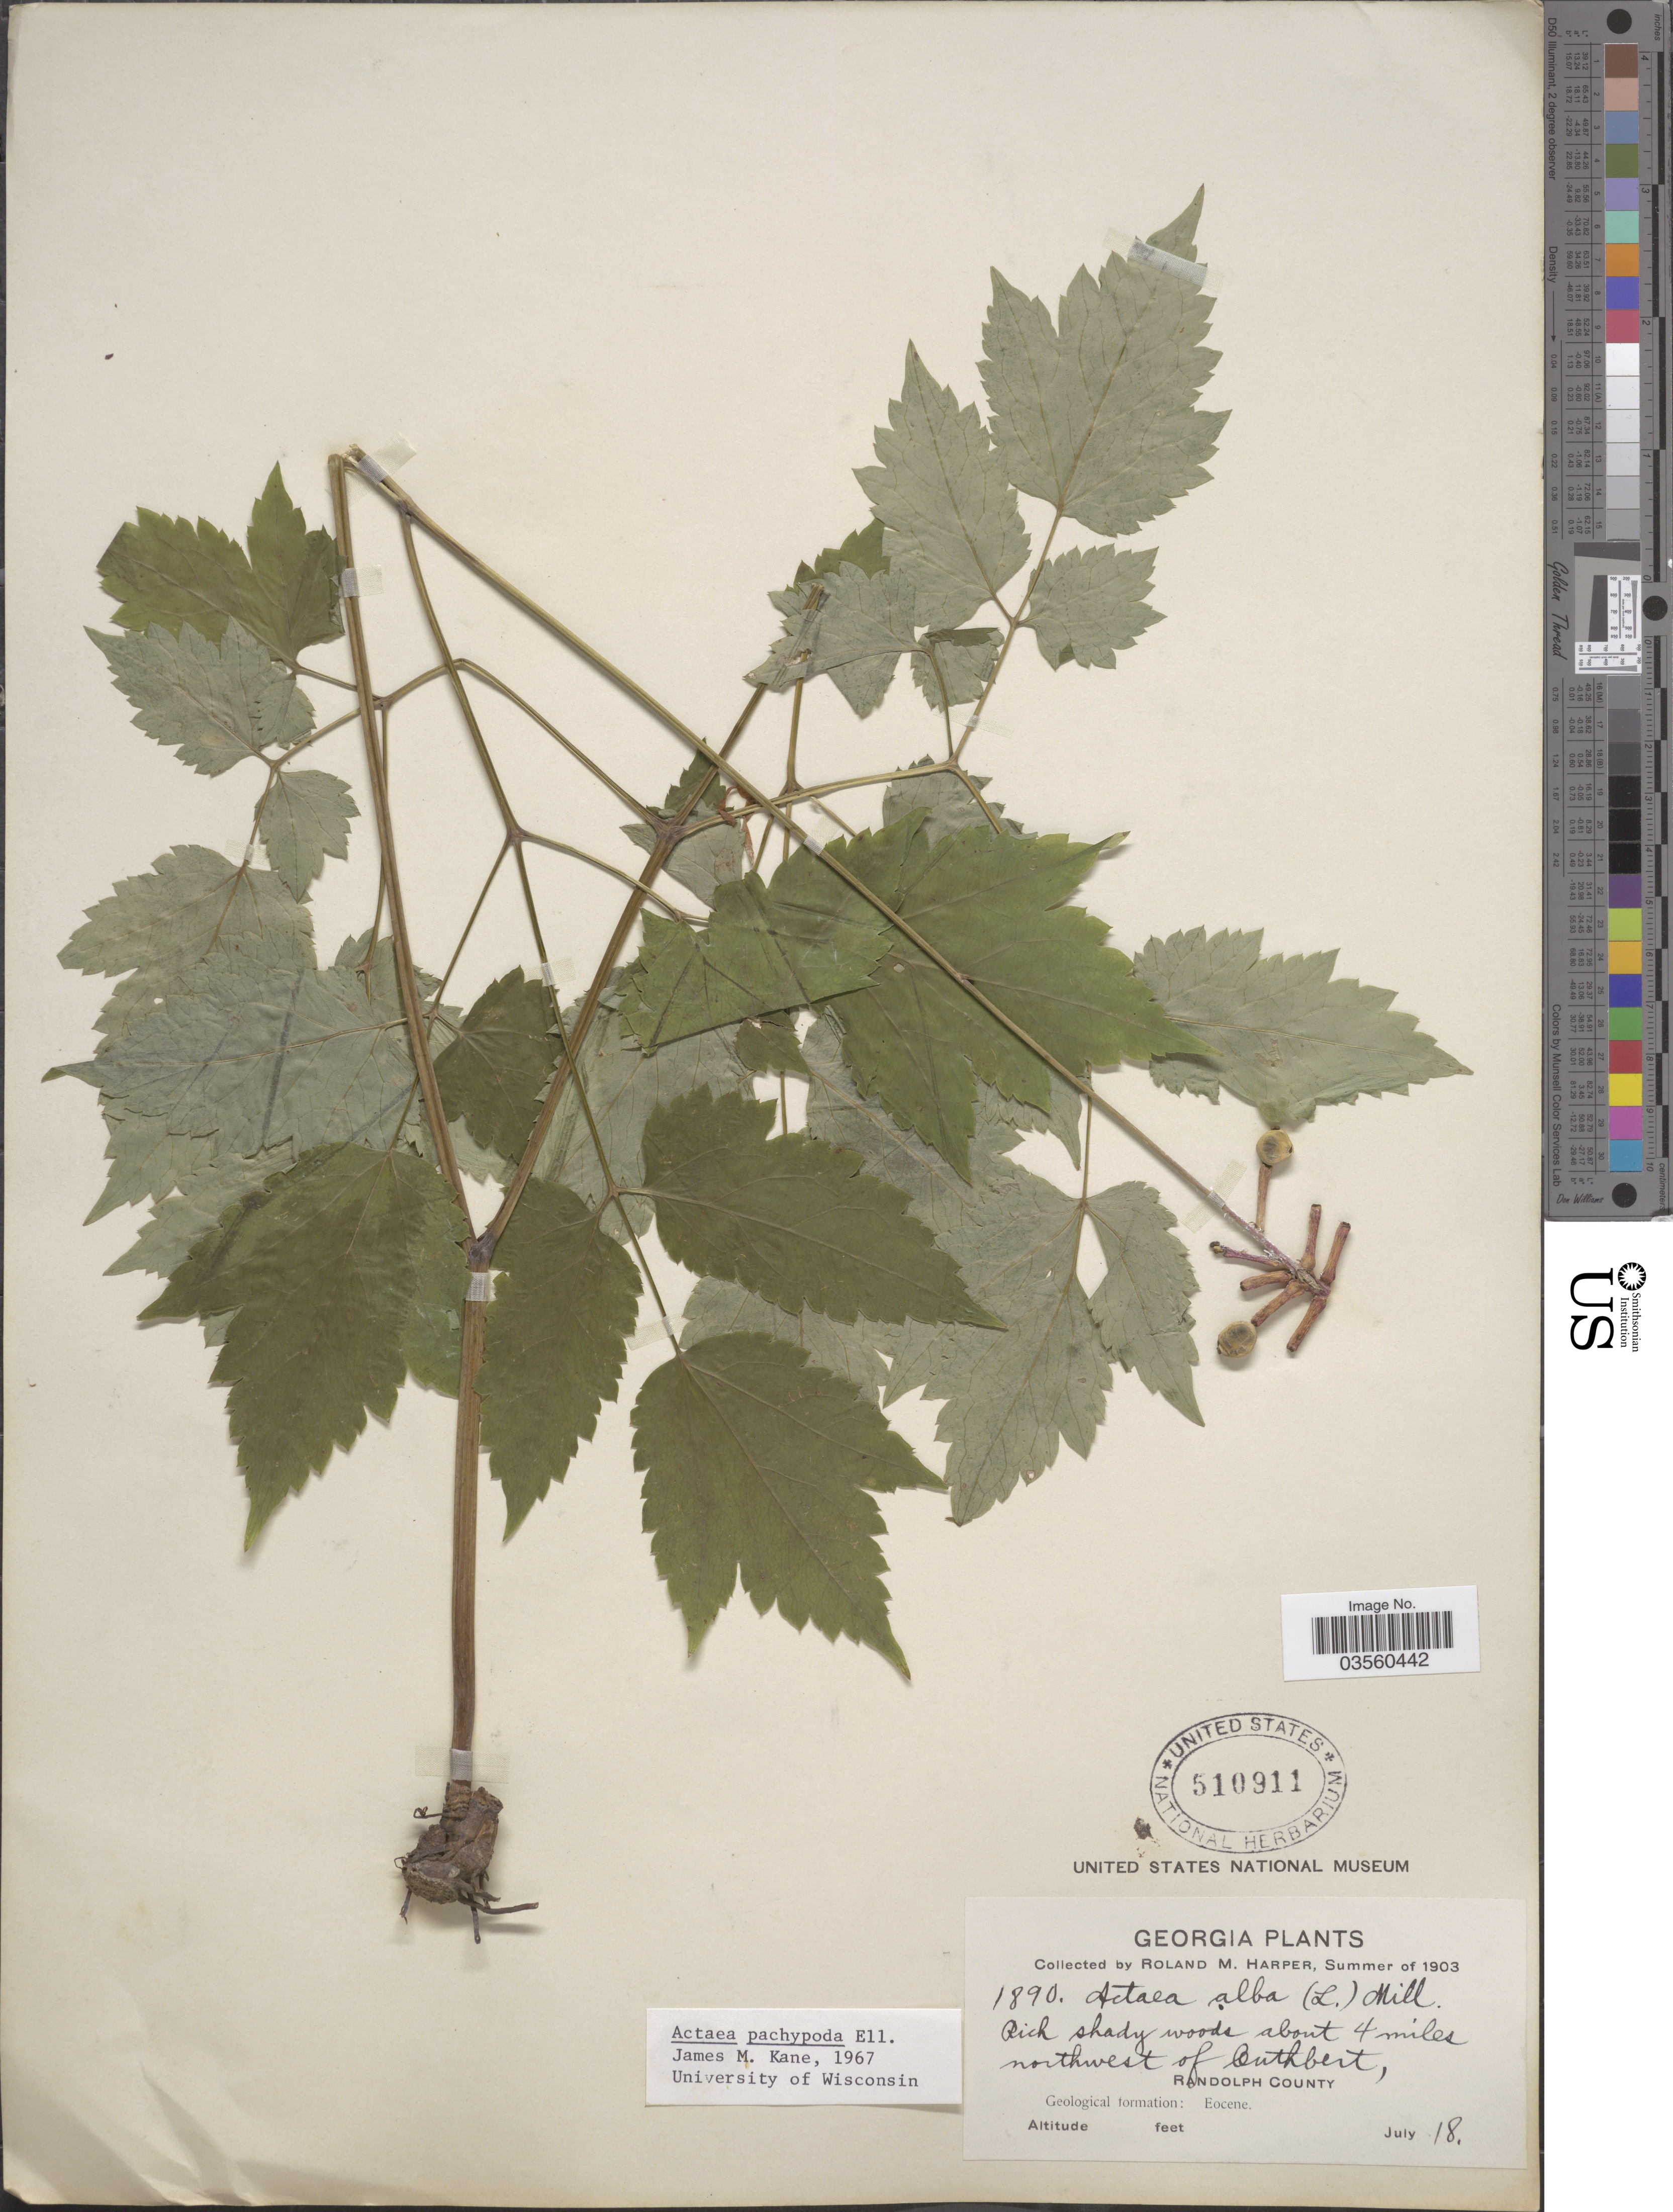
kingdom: Plantae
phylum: Tracheophyta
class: Magnoliopsida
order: Ranunculales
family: Ranunculaceae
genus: Actaea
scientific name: Actaea pachypoda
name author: Elliott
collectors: R. Harper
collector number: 1890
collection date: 1903-07-18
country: United States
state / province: Georgia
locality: About 4 miles northwest of Cuthberg, Randolph County. Geological formation: Eocene.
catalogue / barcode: US 510911